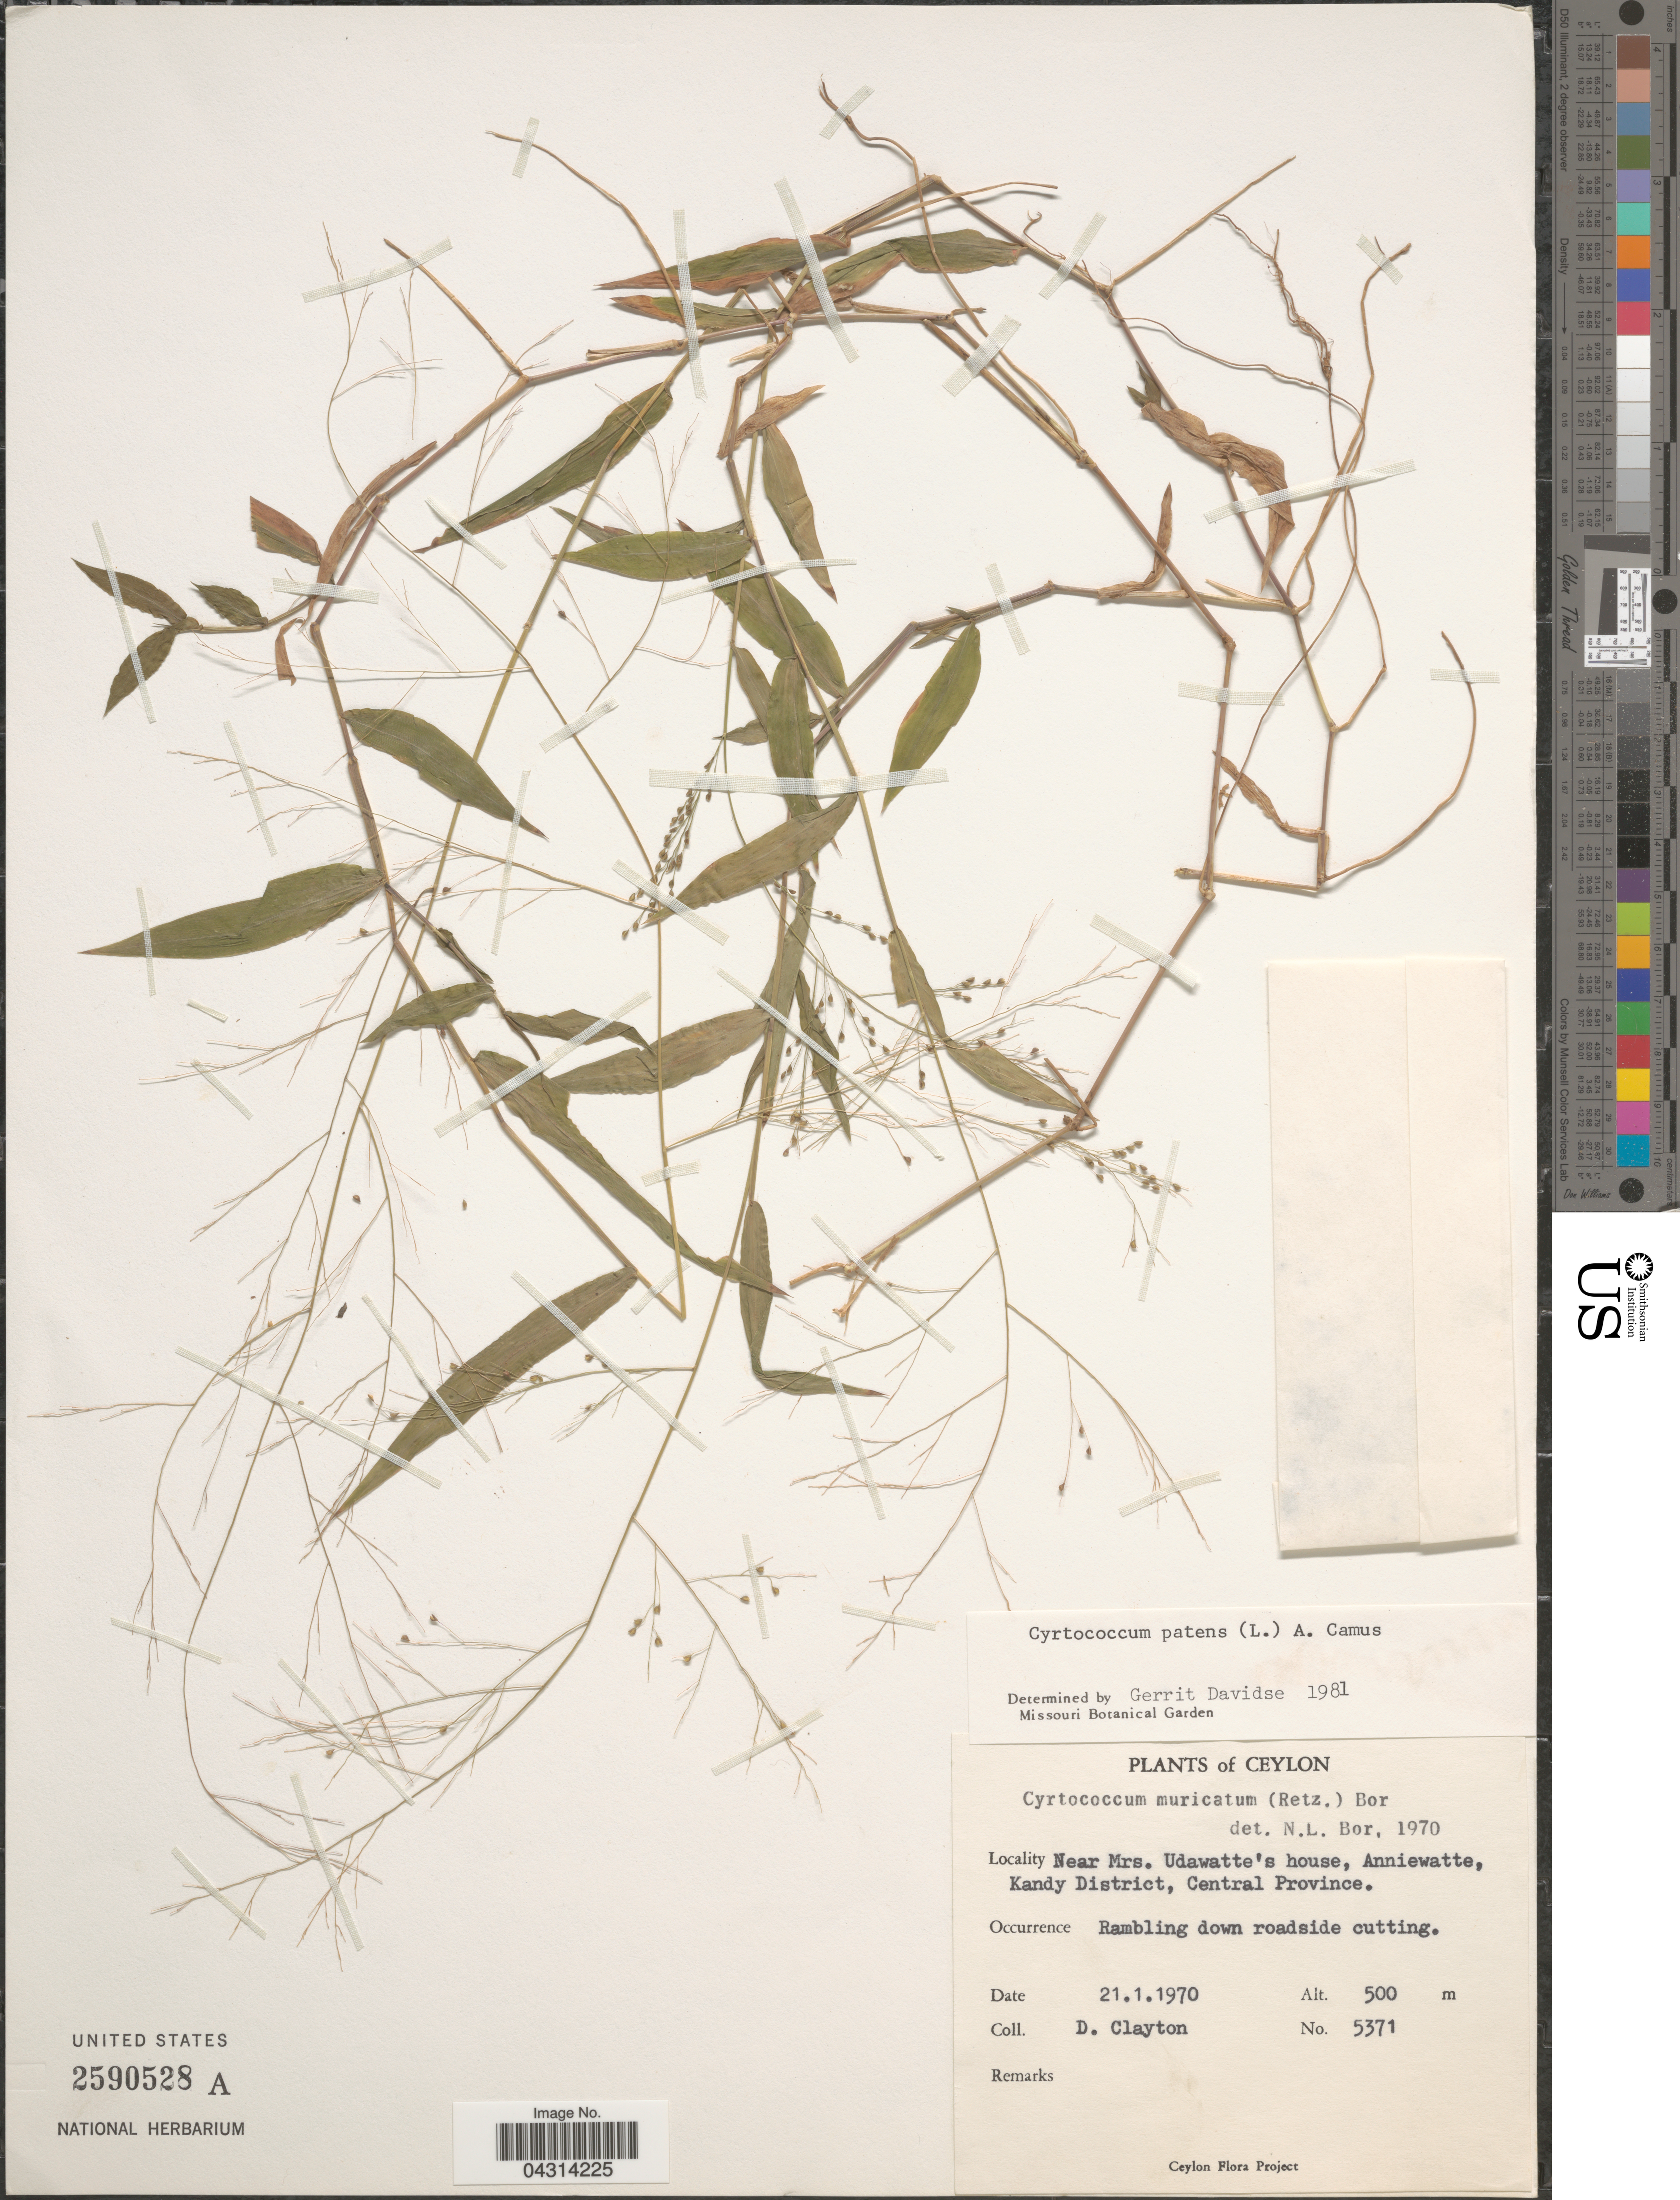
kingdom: Plantae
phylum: Tracheophyta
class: Liliopsida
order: Poales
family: Poaceae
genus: Cyrtococcum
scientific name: Cyrtococcum patens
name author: (L.) A. Camus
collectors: D. Clayton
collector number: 5371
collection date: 1970-01-21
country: Sri Lanka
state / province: Central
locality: Ceylon. Near Mts. Udawatte's house, Anniewatte, Kandy District, Central Province.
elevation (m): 500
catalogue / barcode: US 2590528A